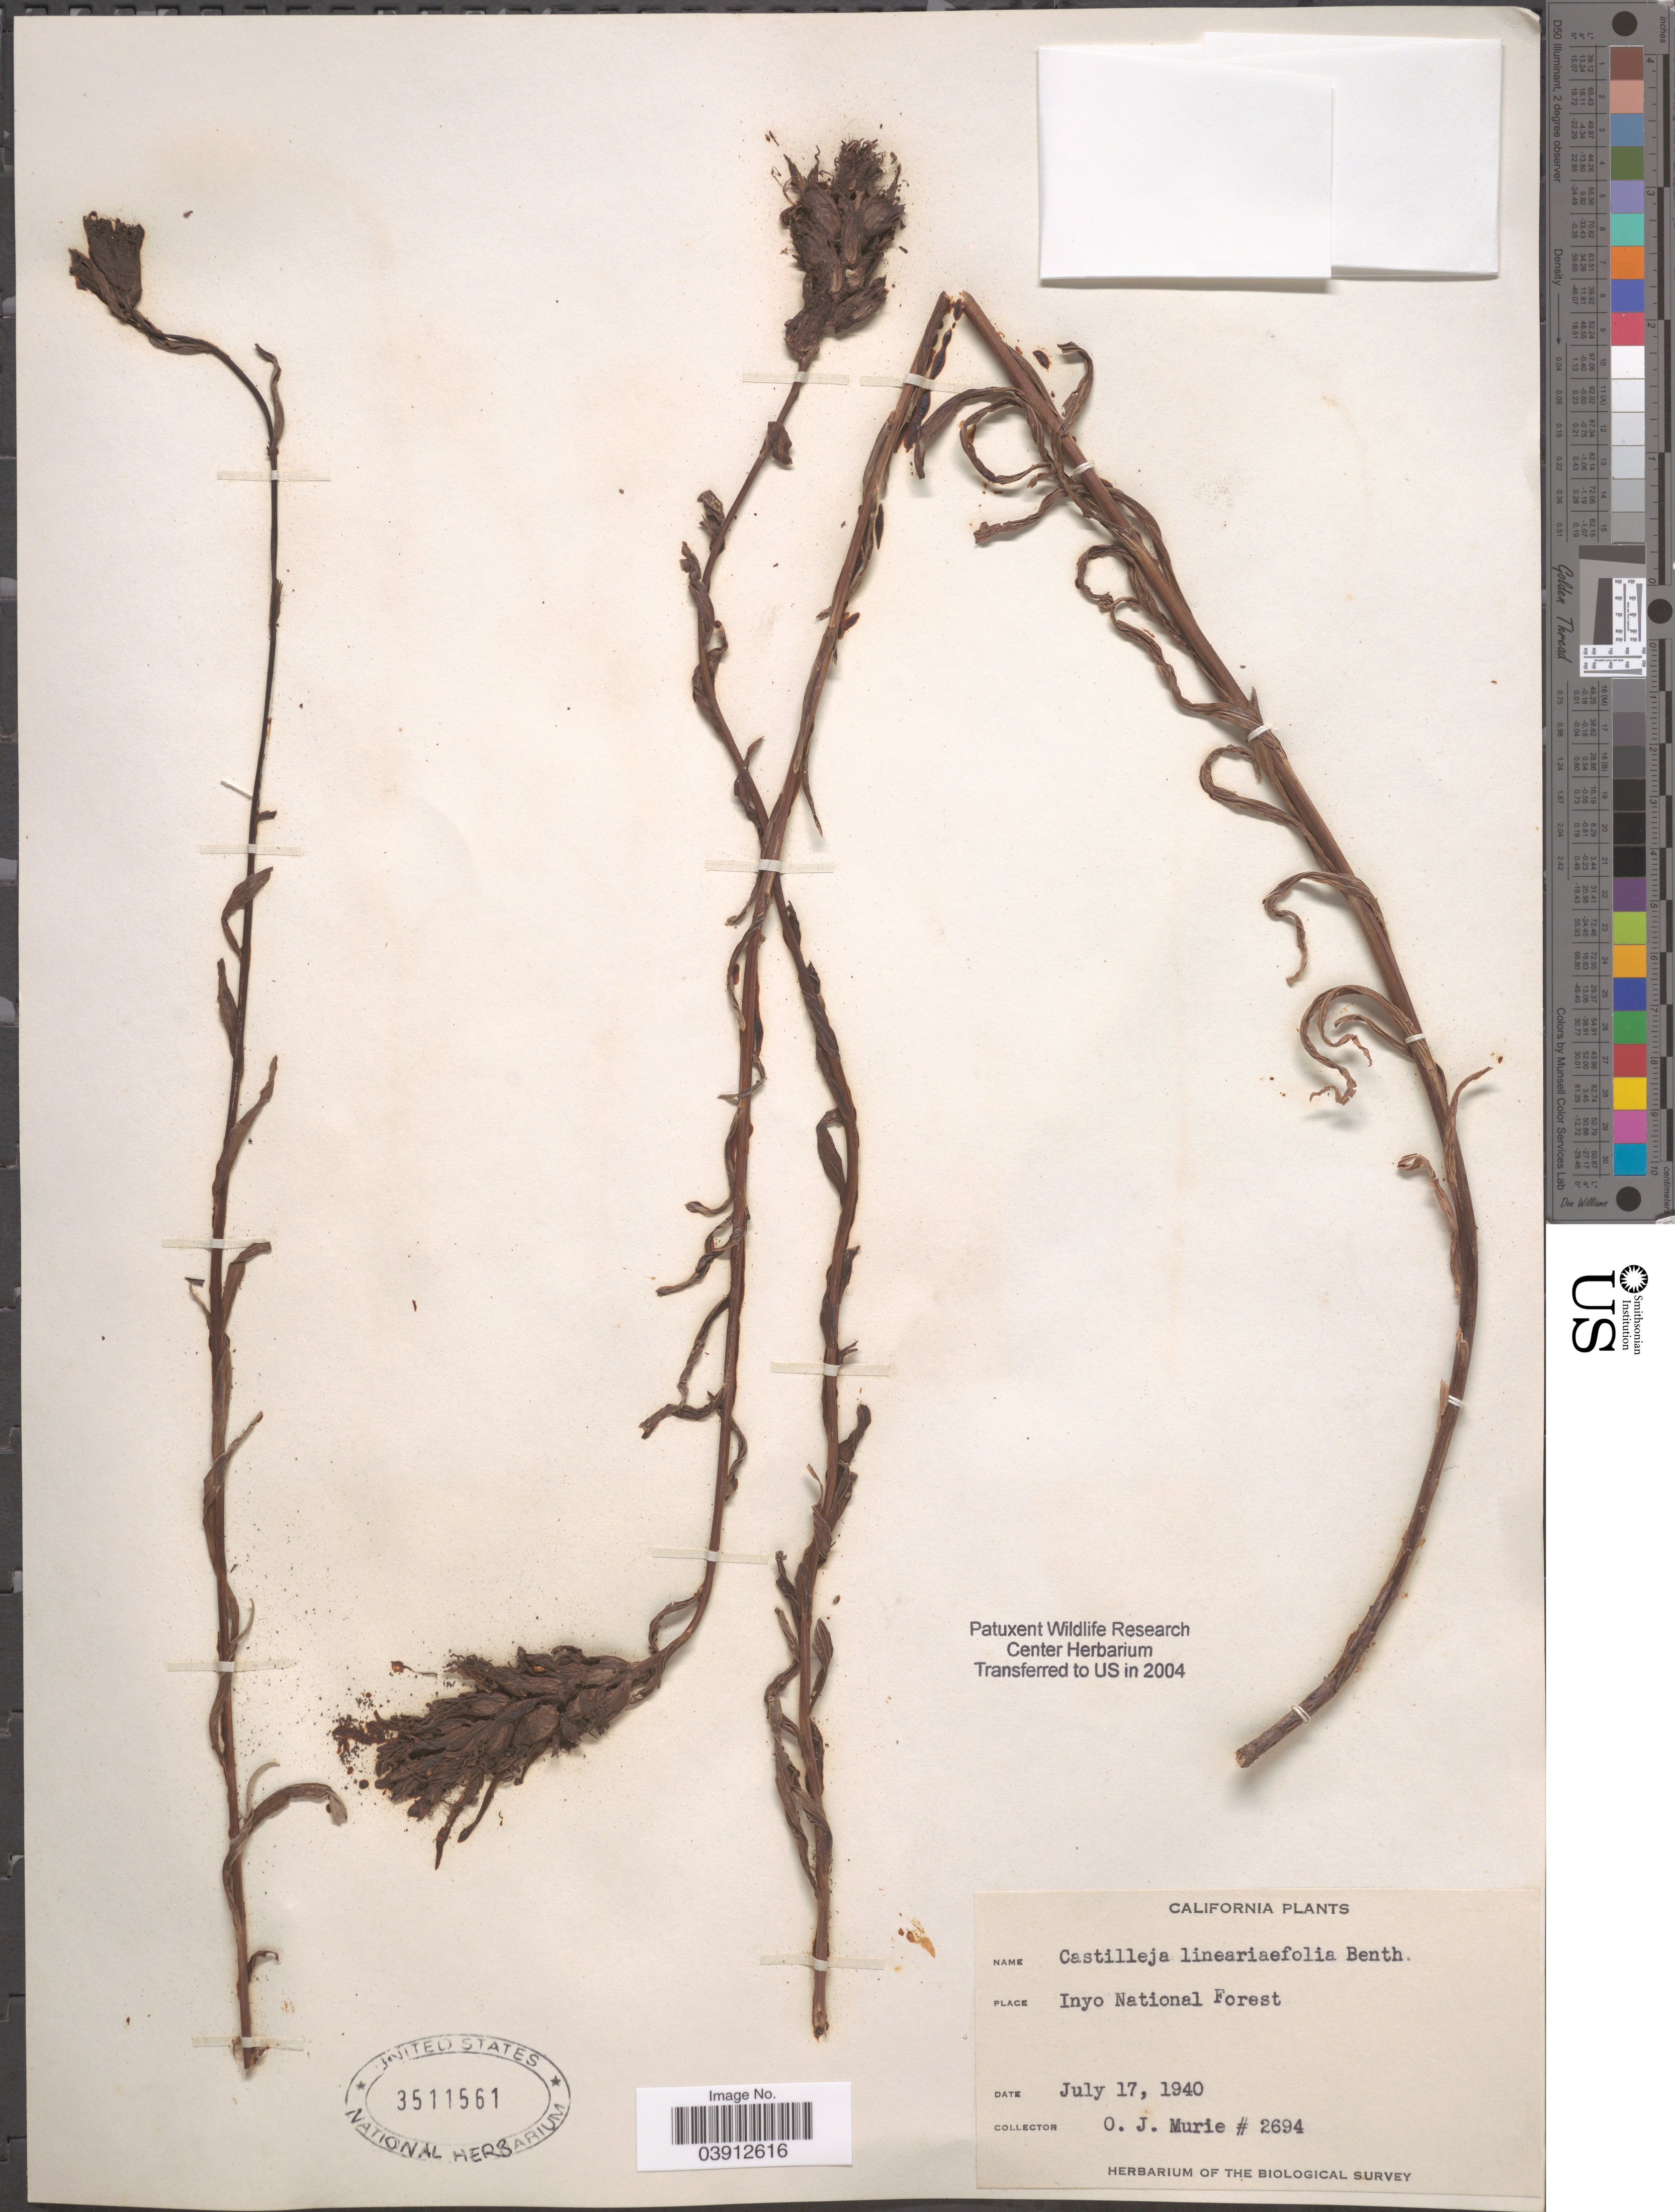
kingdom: Plantae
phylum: Tracheophyta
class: Magnoliopsida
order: Lamiales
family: Orobanchaceae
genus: Castilleja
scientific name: Castilleja linariifolia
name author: Benth.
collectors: O. Murie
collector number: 2694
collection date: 1940-07-17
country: United States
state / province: California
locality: Inyo National Forest.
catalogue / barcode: US 3511561